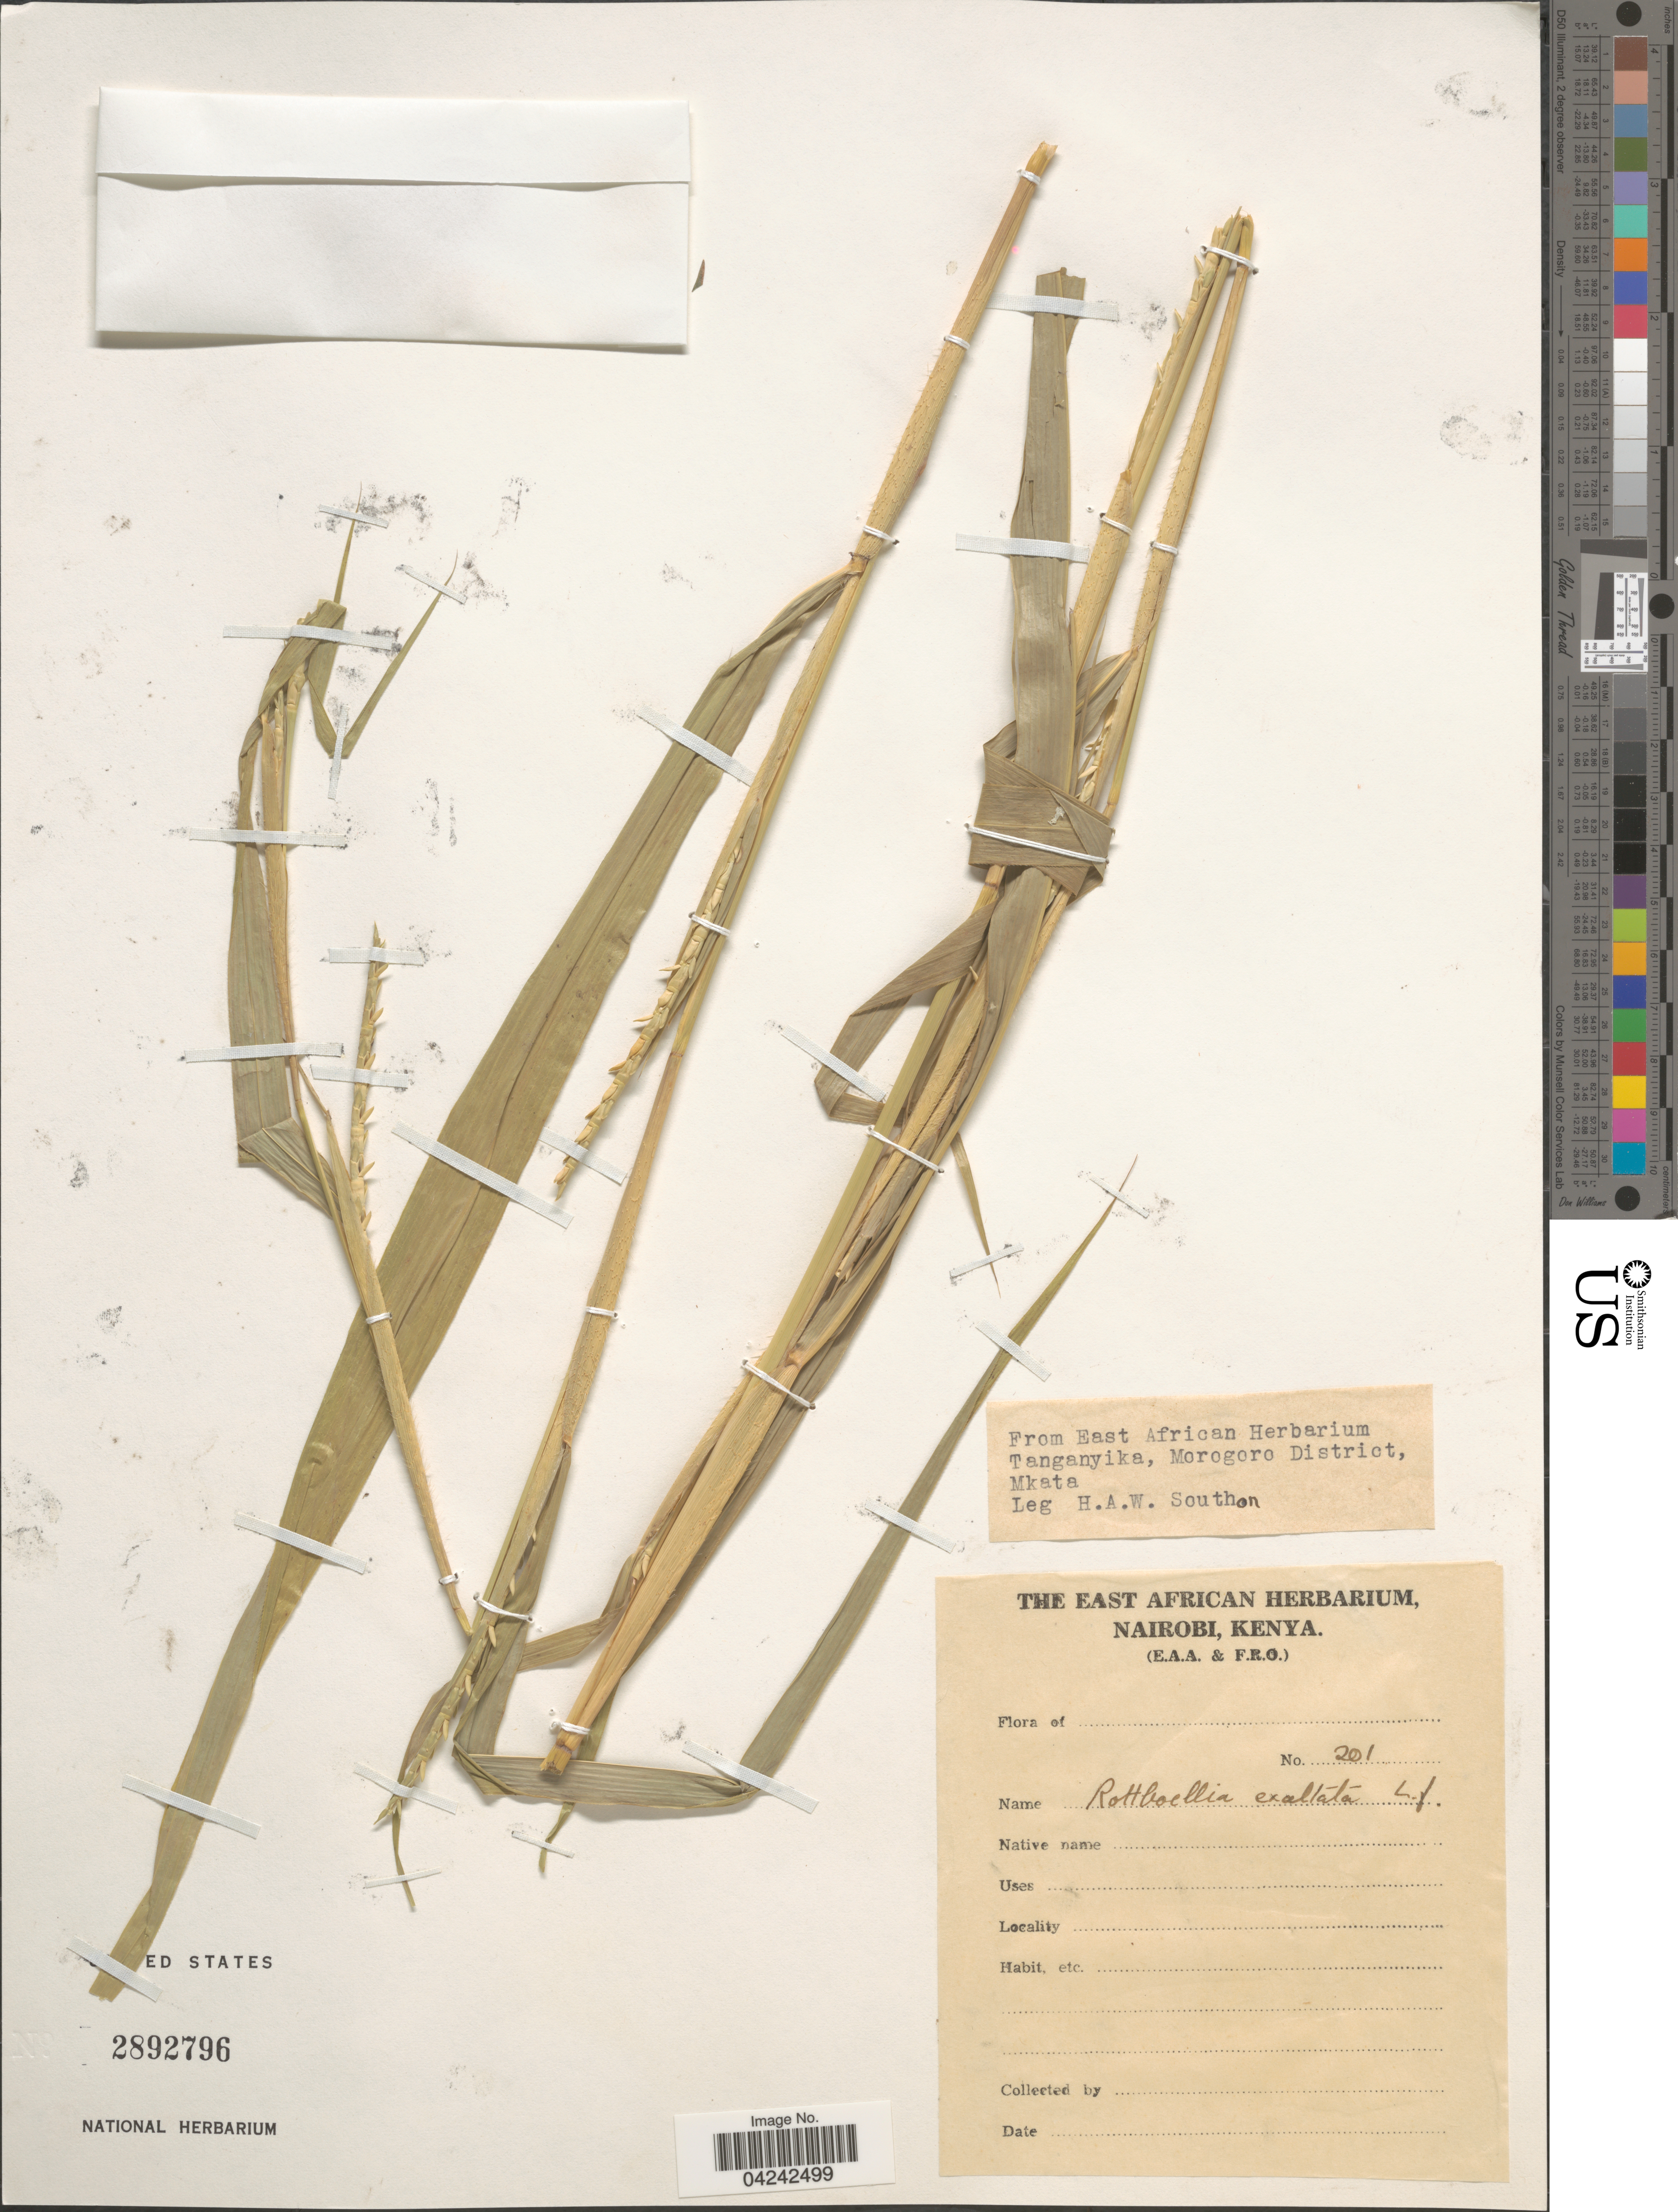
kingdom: Plantae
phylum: Tracheophyta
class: Liliopsida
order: Poales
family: Poaceae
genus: Rottboellia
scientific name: Rottboellia cochinchinensis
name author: (Lour.) Clayton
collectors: H. Southon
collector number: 201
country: Tanzania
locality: Tanganyika, Morogoro District, Mkata.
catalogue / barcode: US 2892796